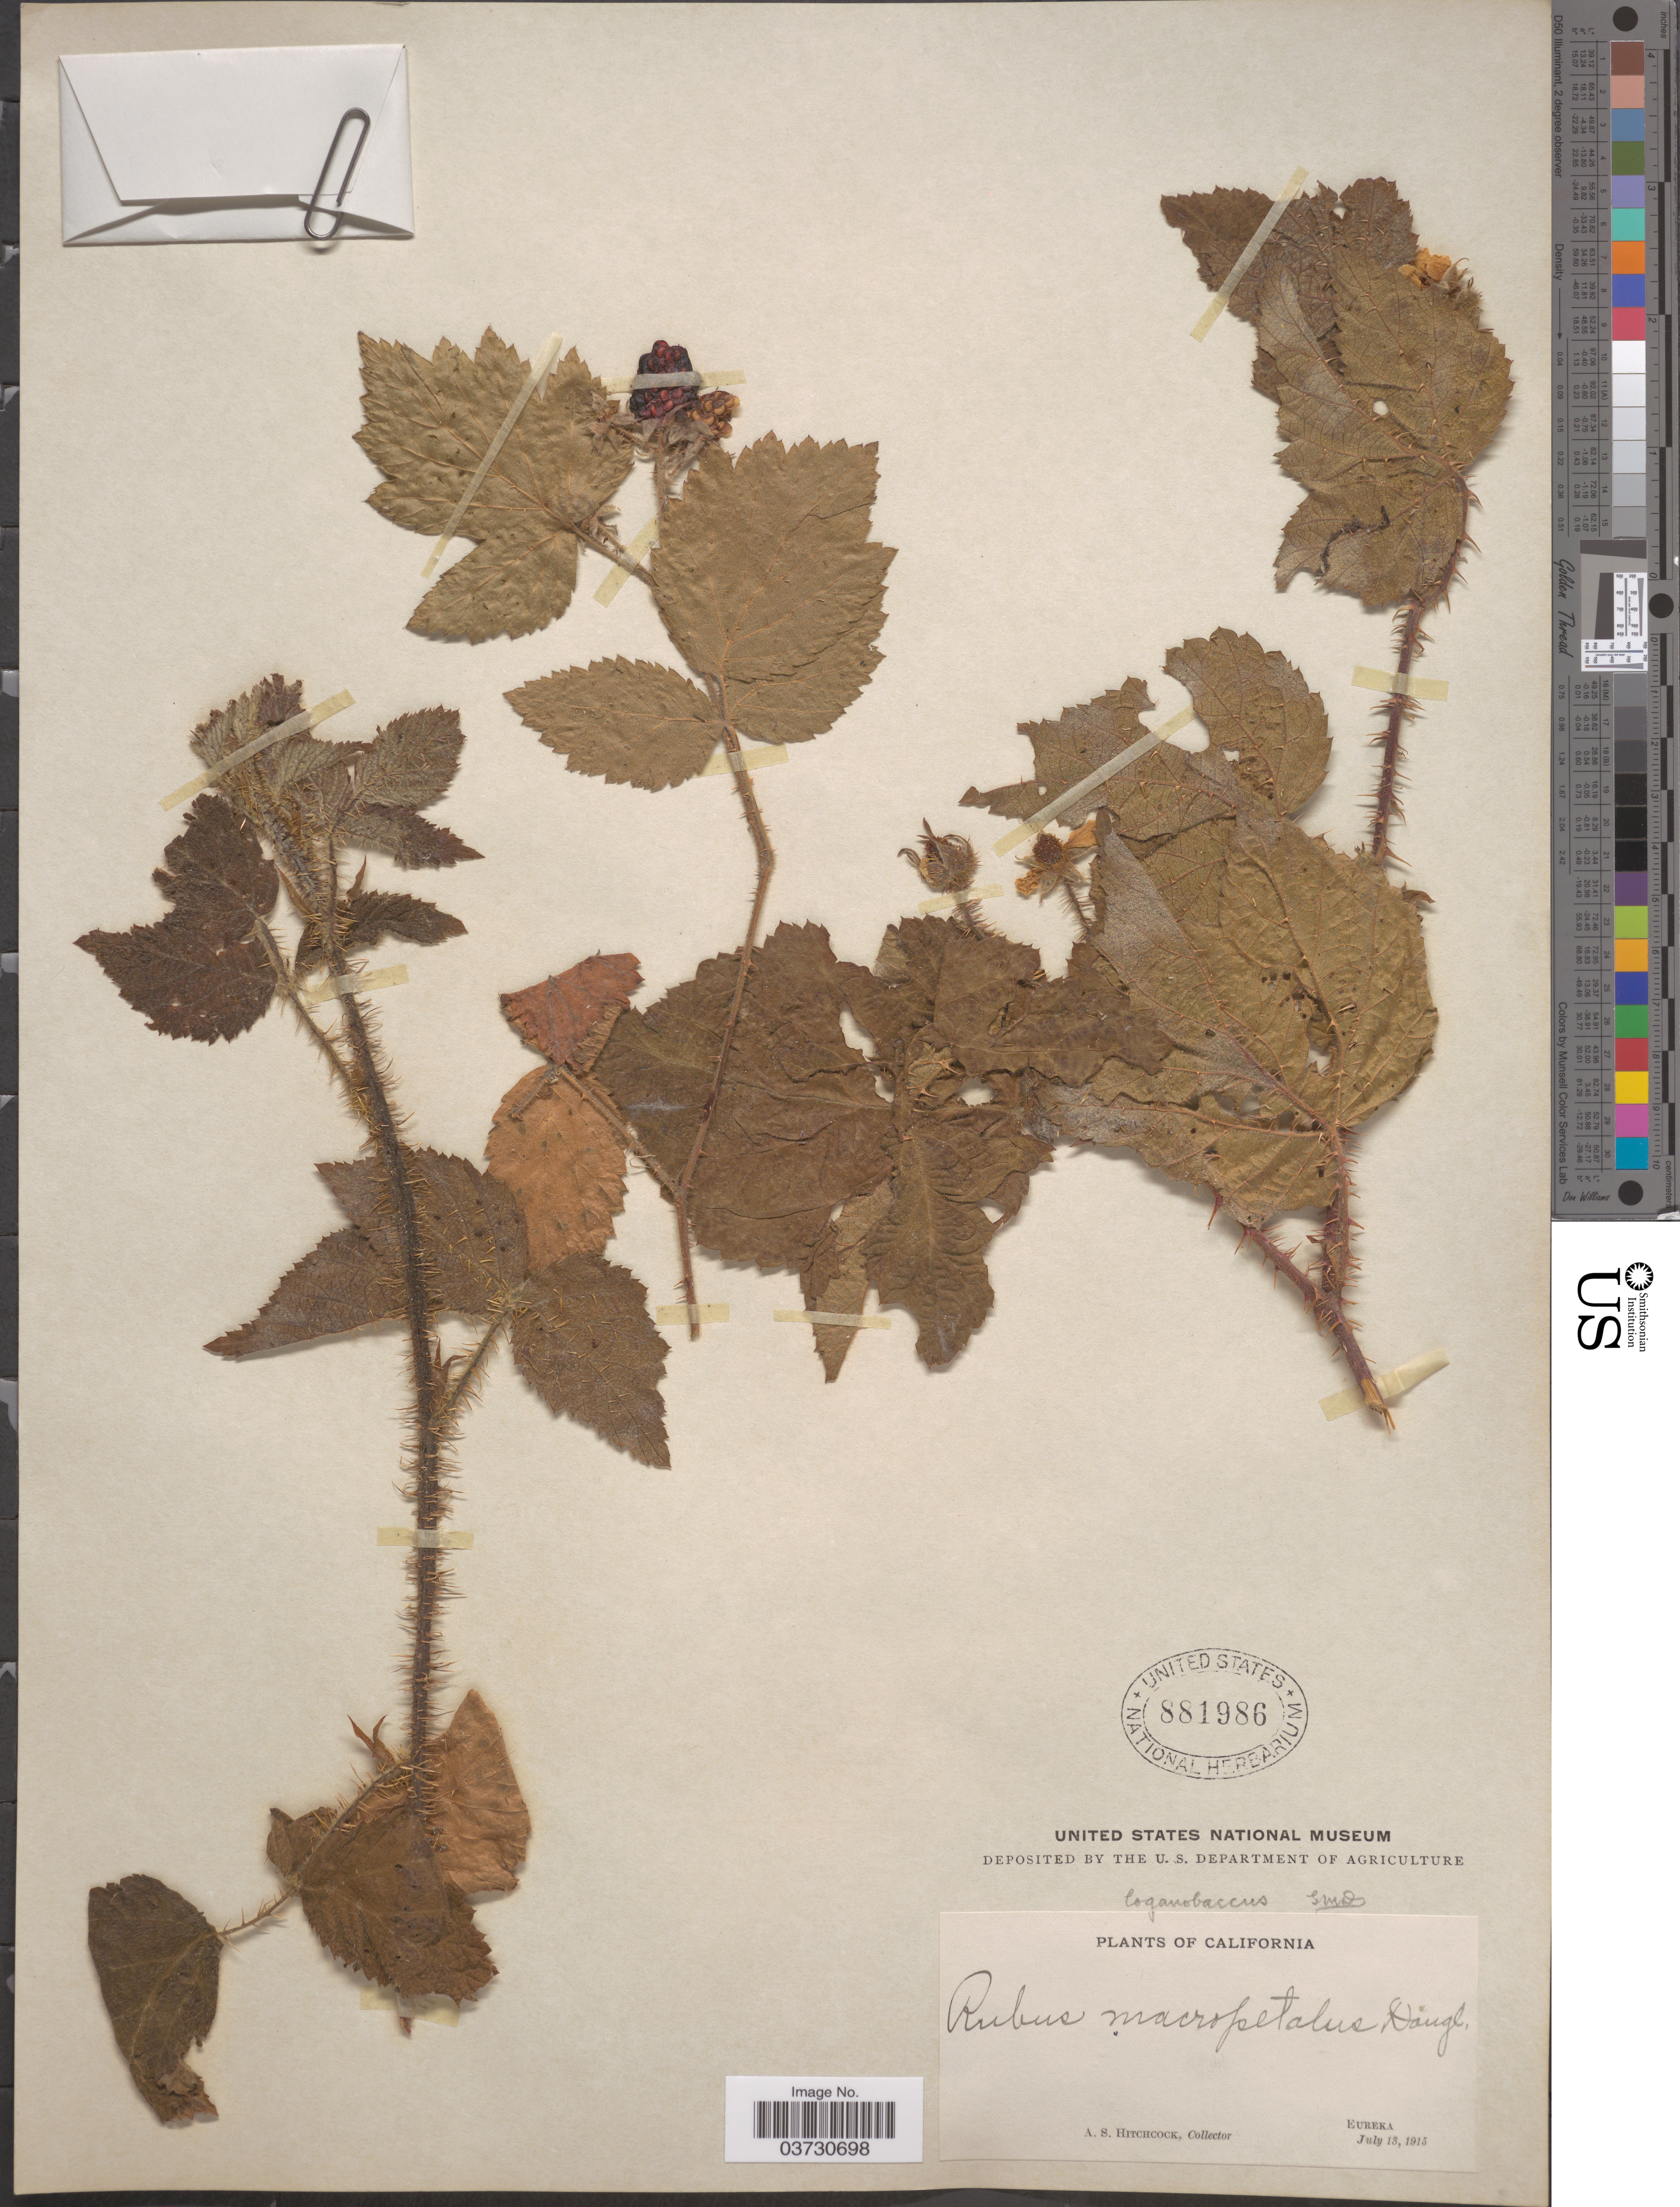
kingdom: Plantae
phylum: Tracheophyta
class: Magnoliopsida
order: Rosales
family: Rosaceae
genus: Rubus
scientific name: Rubus macropetalus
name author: Douglas ex Hook.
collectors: A. S. Hitchcock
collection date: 1915-07-13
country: United States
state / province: California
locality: Eureka.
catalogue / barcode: US 881986